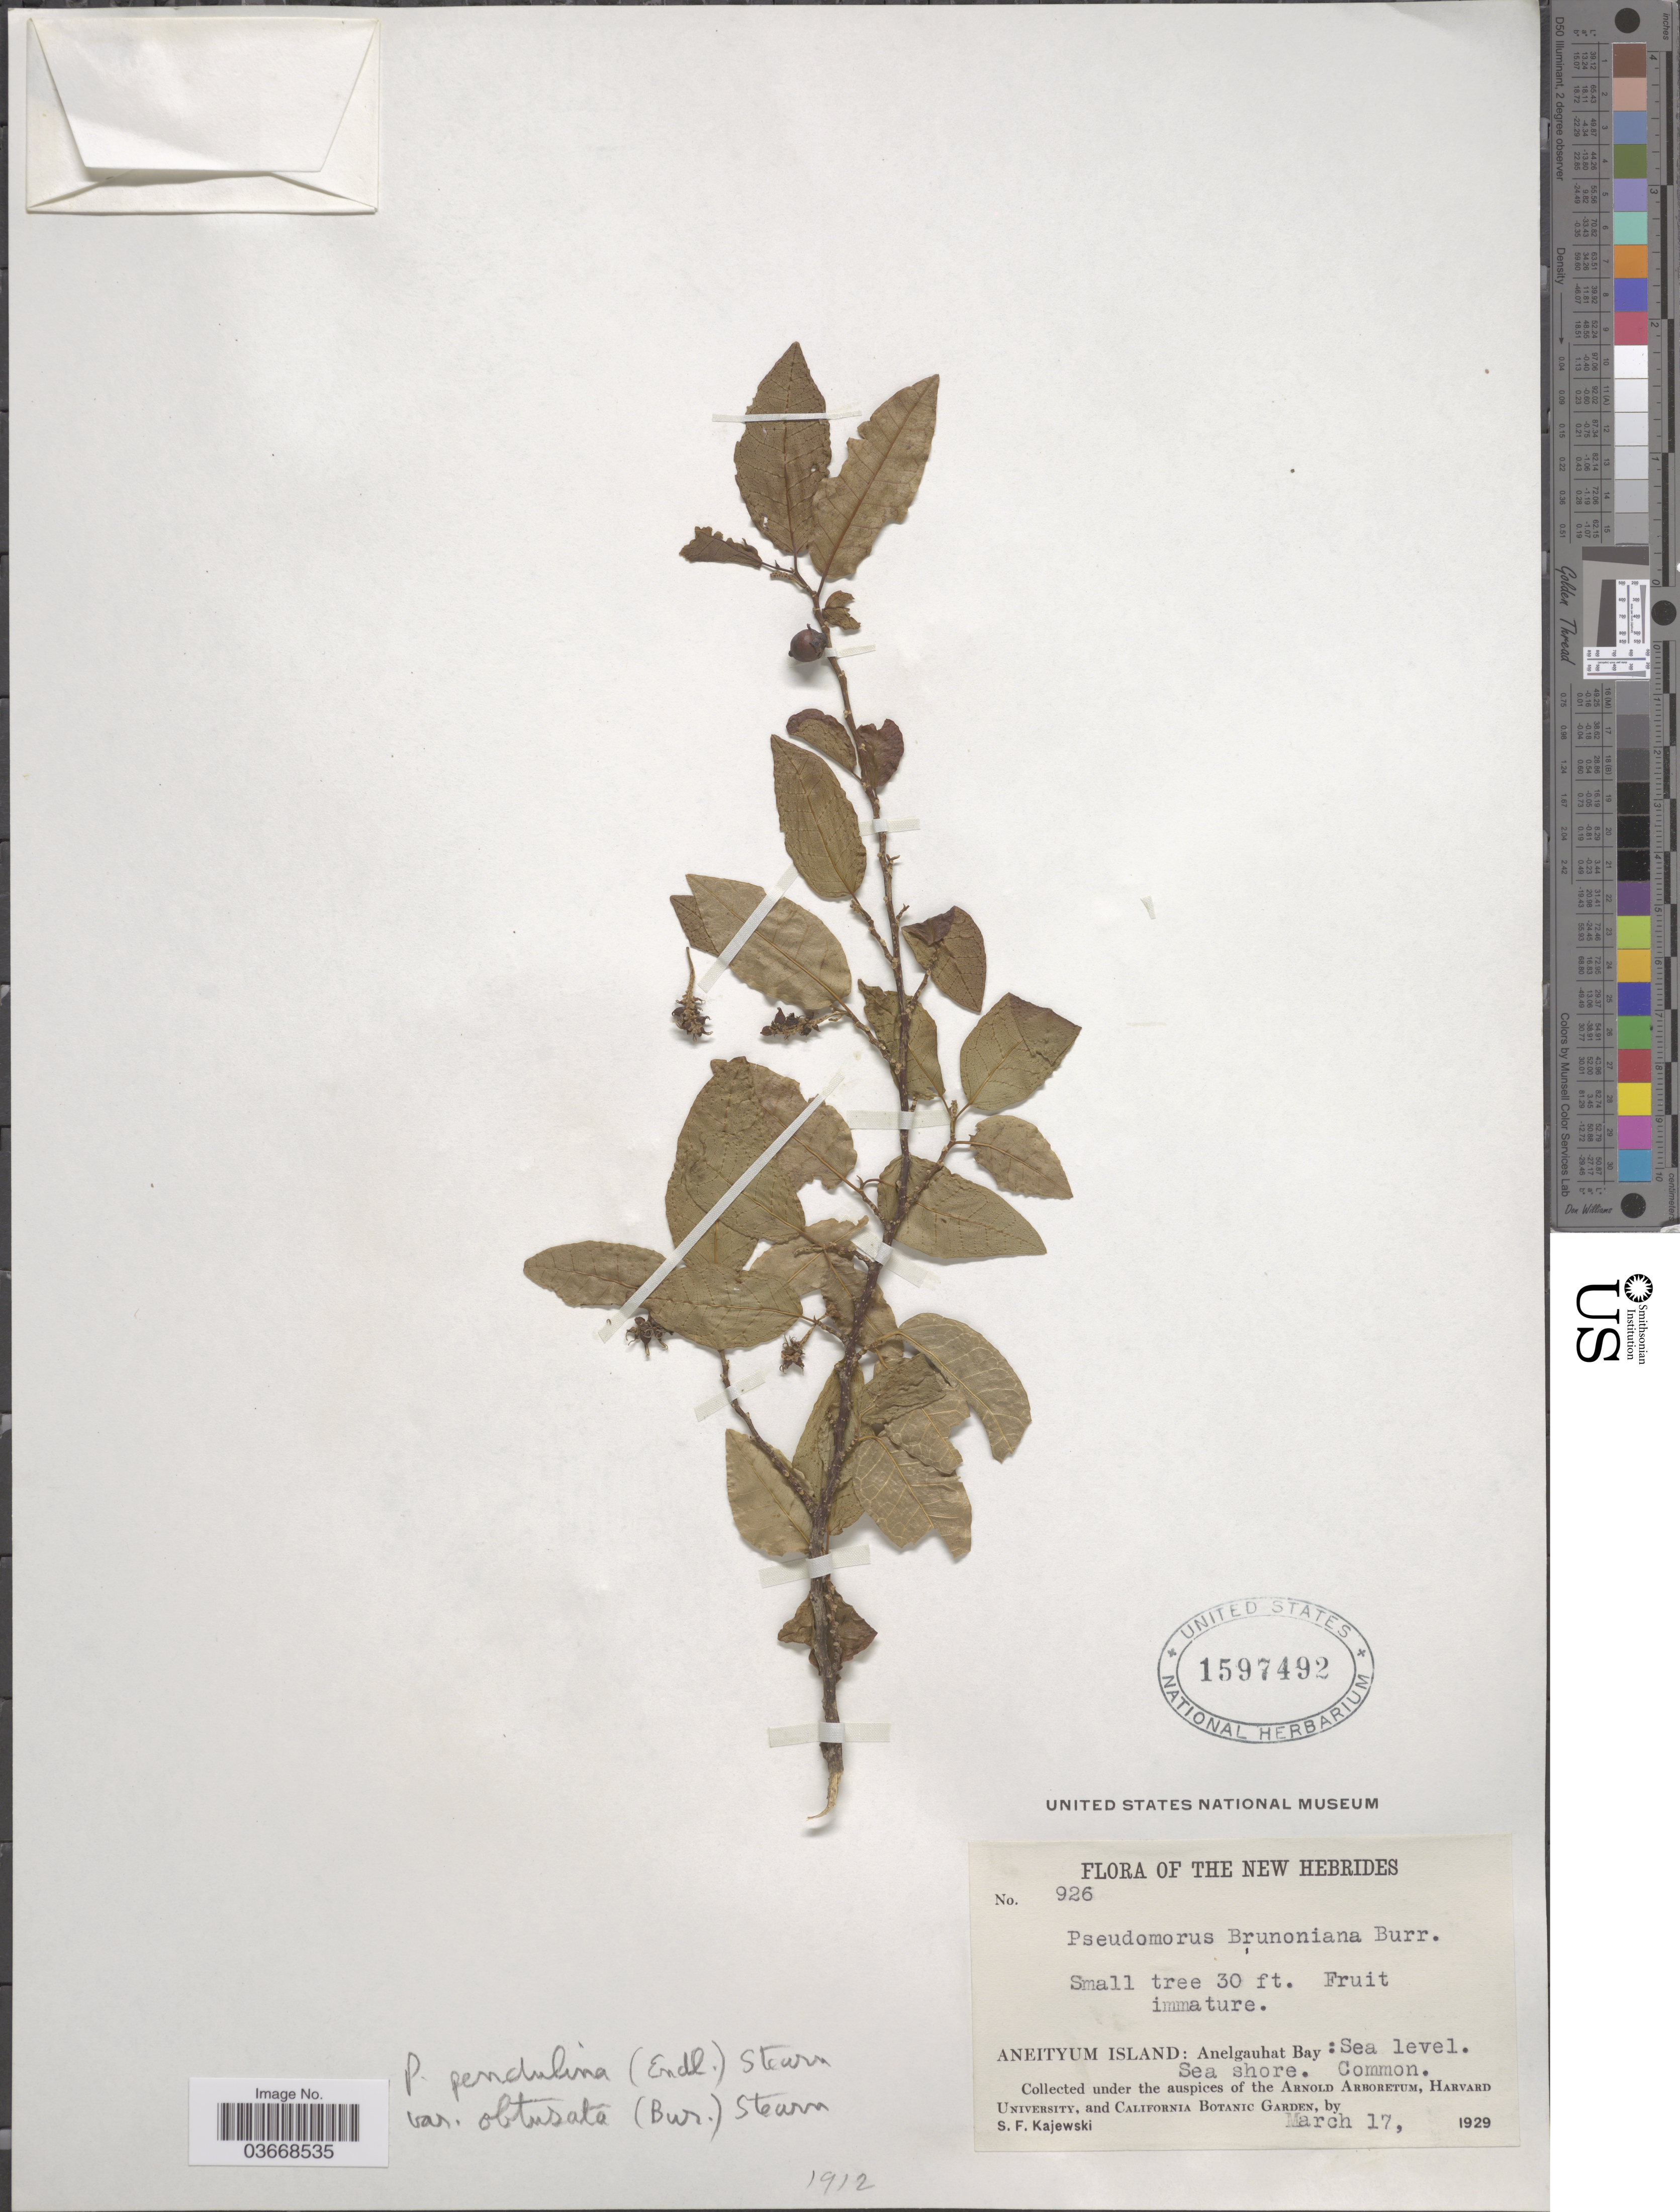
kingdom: Plantae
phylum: Tracheophyta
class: Magnoliopsida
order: Rosales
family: Moraceae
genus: Paratrophis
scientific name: Paratrophis pendulina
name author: (Endl.) E. M. Gardner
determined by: Wagner, W. L., (BOT), Smithsonian Institution - National Museum of Natural History (UNITED STATES)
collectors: S. Kajewski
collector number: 926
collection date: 1929-03-17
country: Vanuatu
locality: The New Hebrides. Aneityum Island: Anelgauhat Bay.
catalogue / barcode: US 1597492